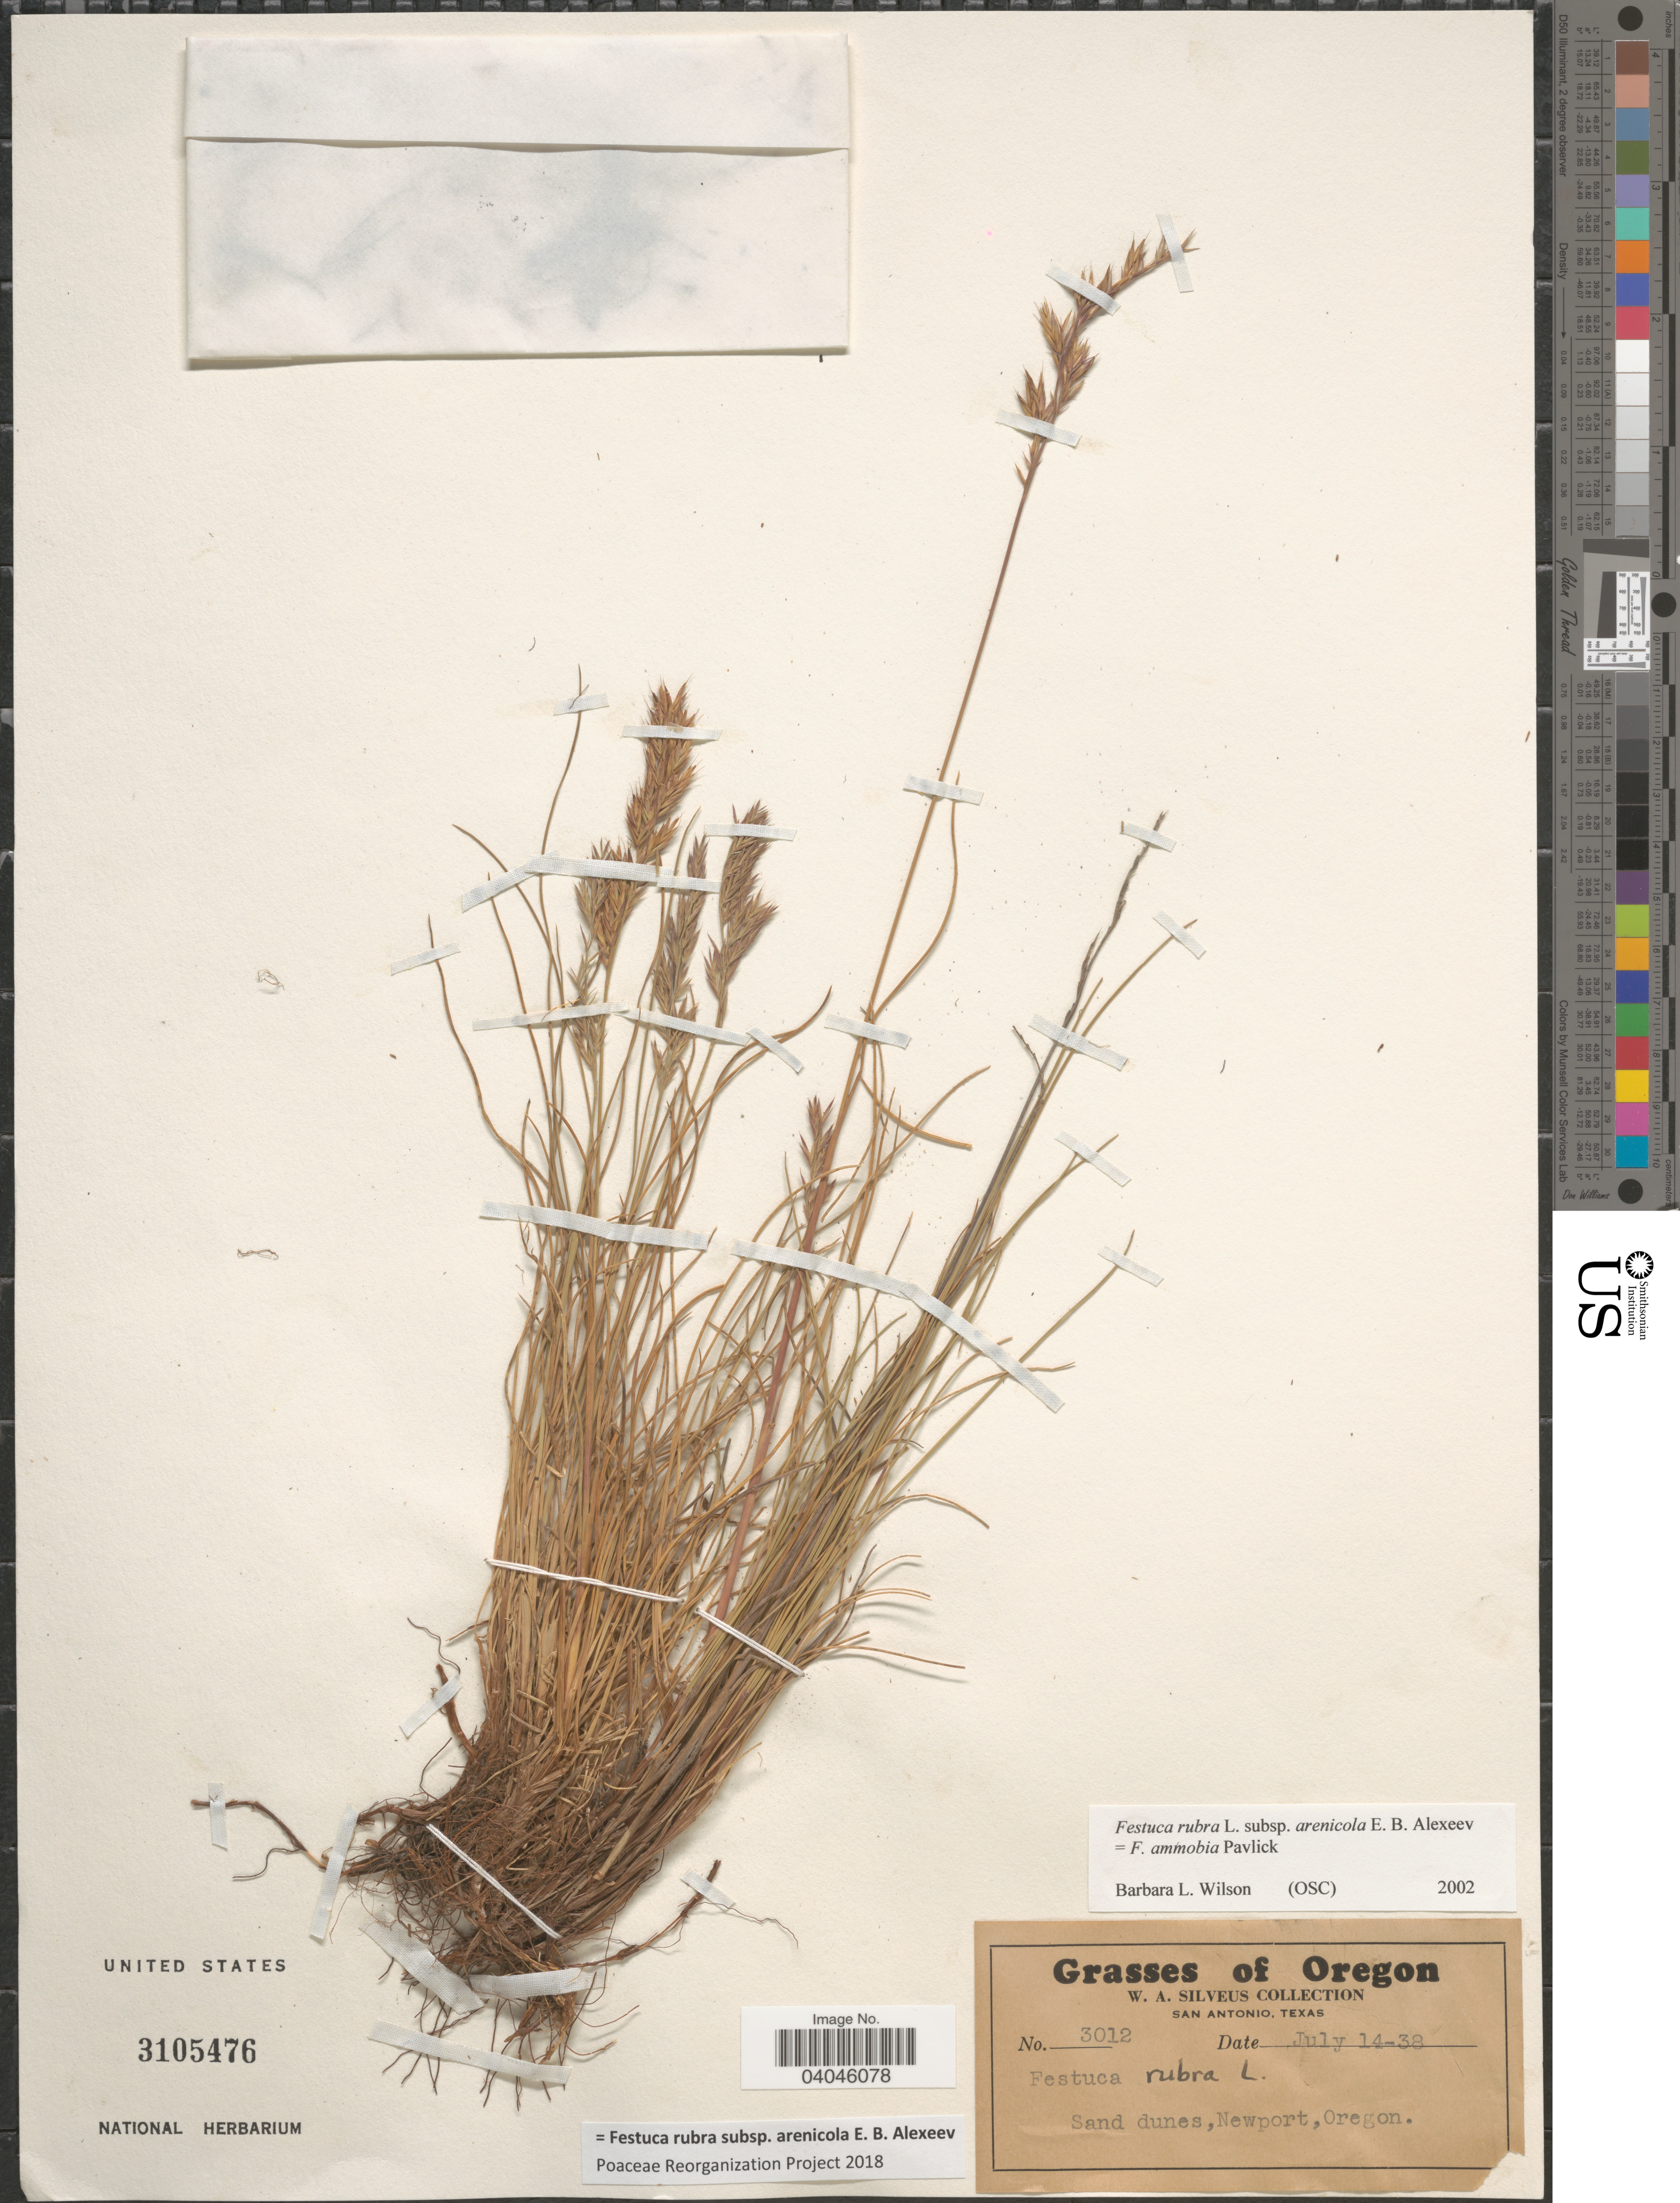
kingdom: Plantae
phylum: Tracheophyta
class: Liliopsida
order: Poales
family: Poaceae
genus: Festuca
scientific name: Festuca rubra subsp. arenicola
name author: E.B. Alexeev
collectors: W. Silveus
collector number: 3012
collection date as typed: Transcribed d/m/y: 14/7/38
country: United States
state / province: Oregon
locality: Sand dunes, Newport.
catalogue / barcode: US 3105476